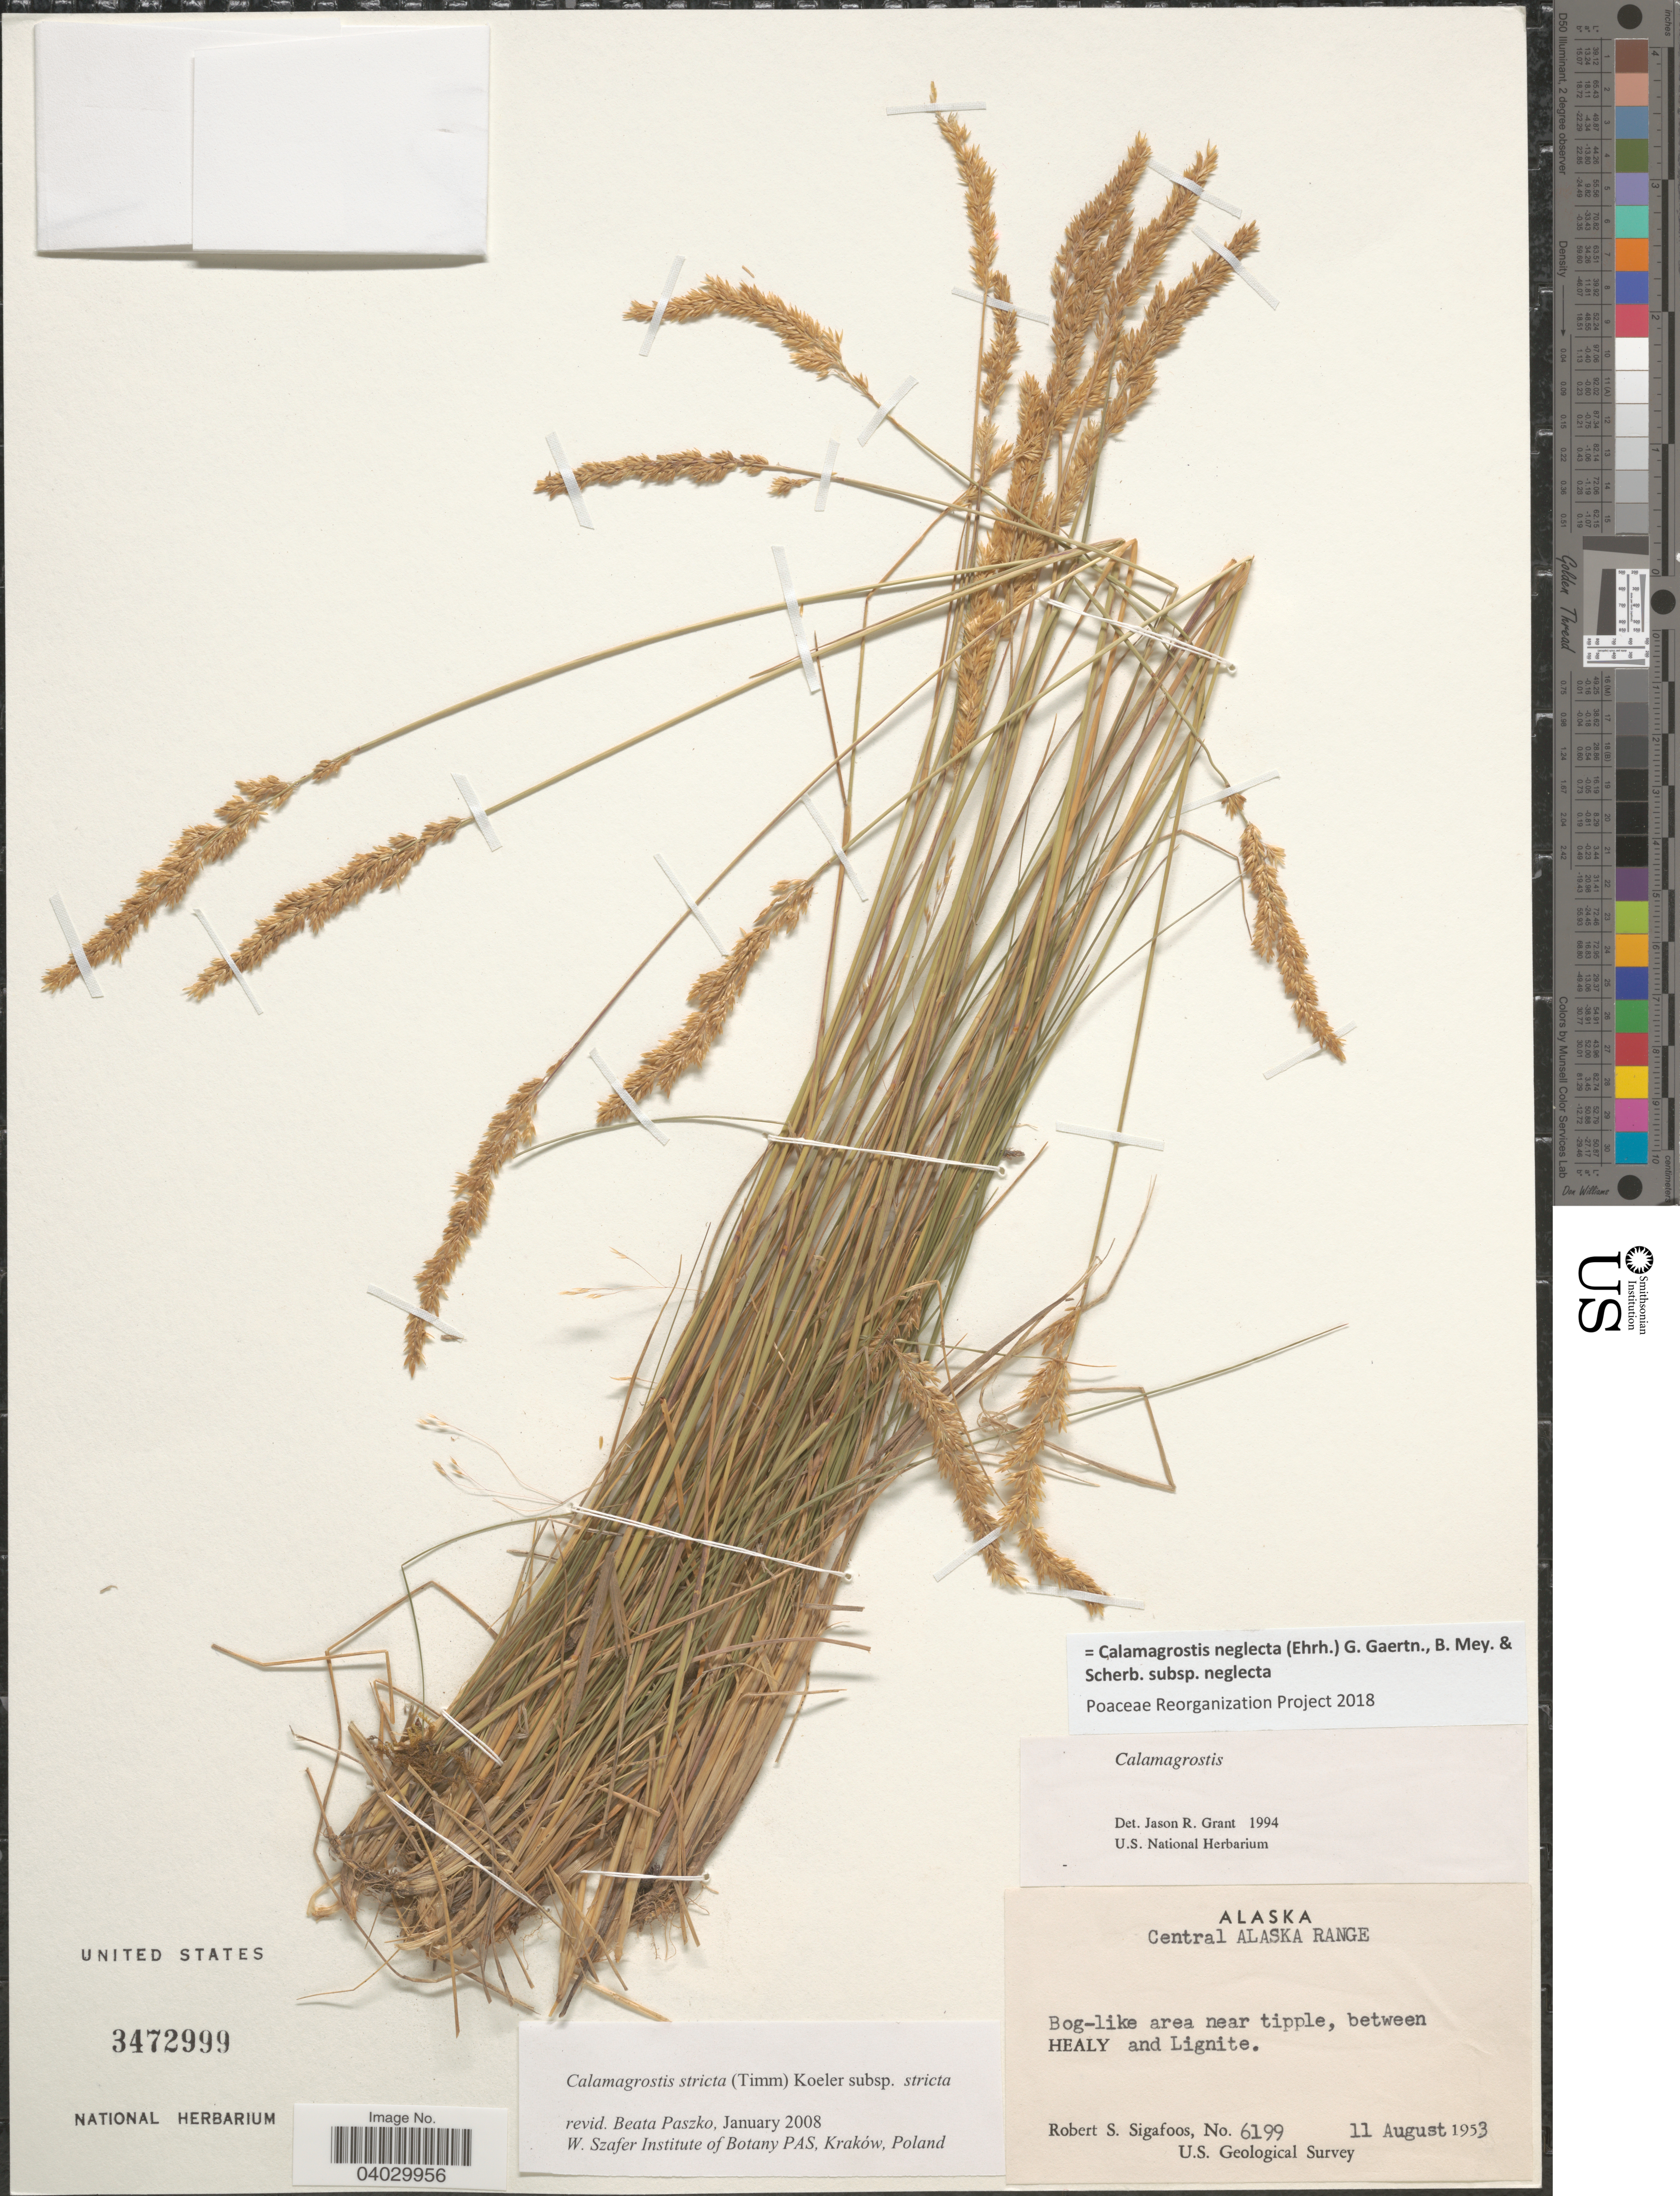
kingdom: Plantae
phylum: Tracheophyta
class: Liliopsida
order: Poales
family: Poaceae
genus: Calamagrostis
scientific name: Calamagrostis neglecta subsp. neglecta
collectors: R. Sigafoos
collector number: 6199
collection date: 1953-08-11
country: United States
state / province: Alaska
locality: Central Alaska Range. Bog-like area near tipple, between Healy and Lignite.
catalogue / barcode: US 3472999